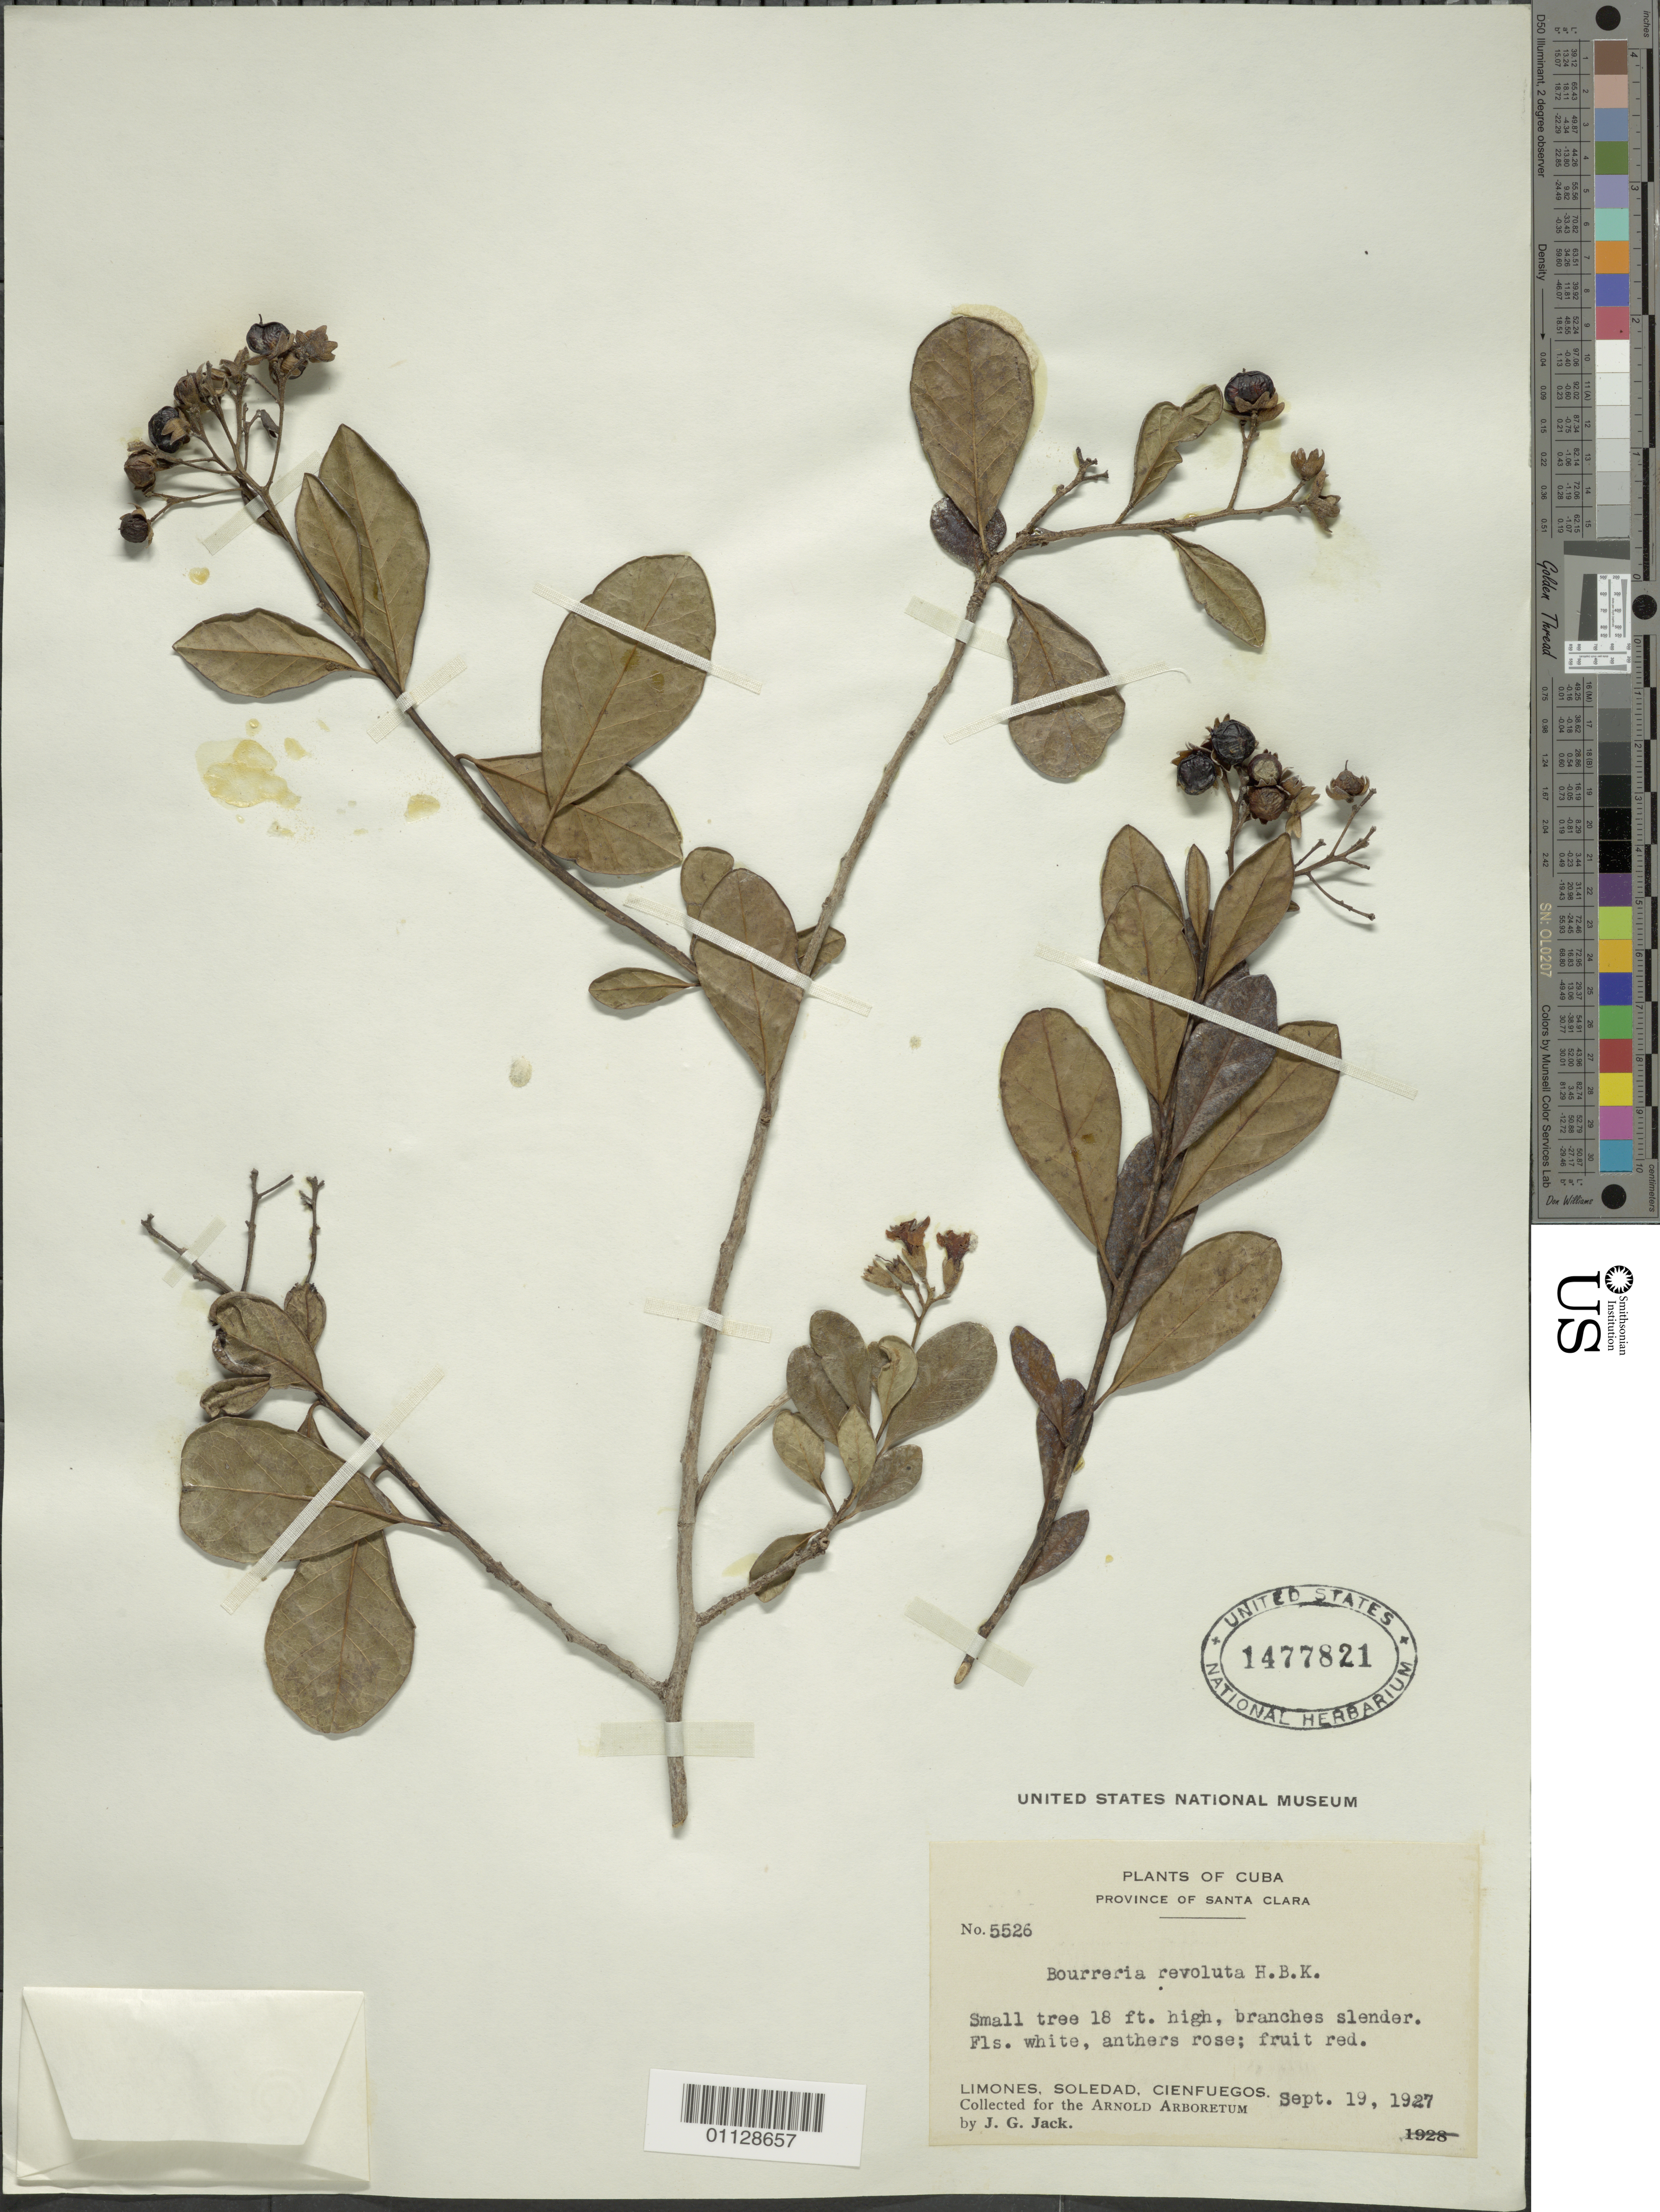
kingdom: Plantae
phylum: Tracheophyta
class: Magnoliopsida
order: Boraginales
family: Ehretiaceae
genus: Bourreria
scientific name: Bourreria succulenta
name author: Jacq.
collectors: J. G. Jack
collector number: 5526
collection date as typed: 19 Sep 1927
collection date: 1927-09-19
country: Cuba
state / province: Cienfuegos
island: Cuba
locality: Limones, Soledad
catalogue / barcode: US 1477821